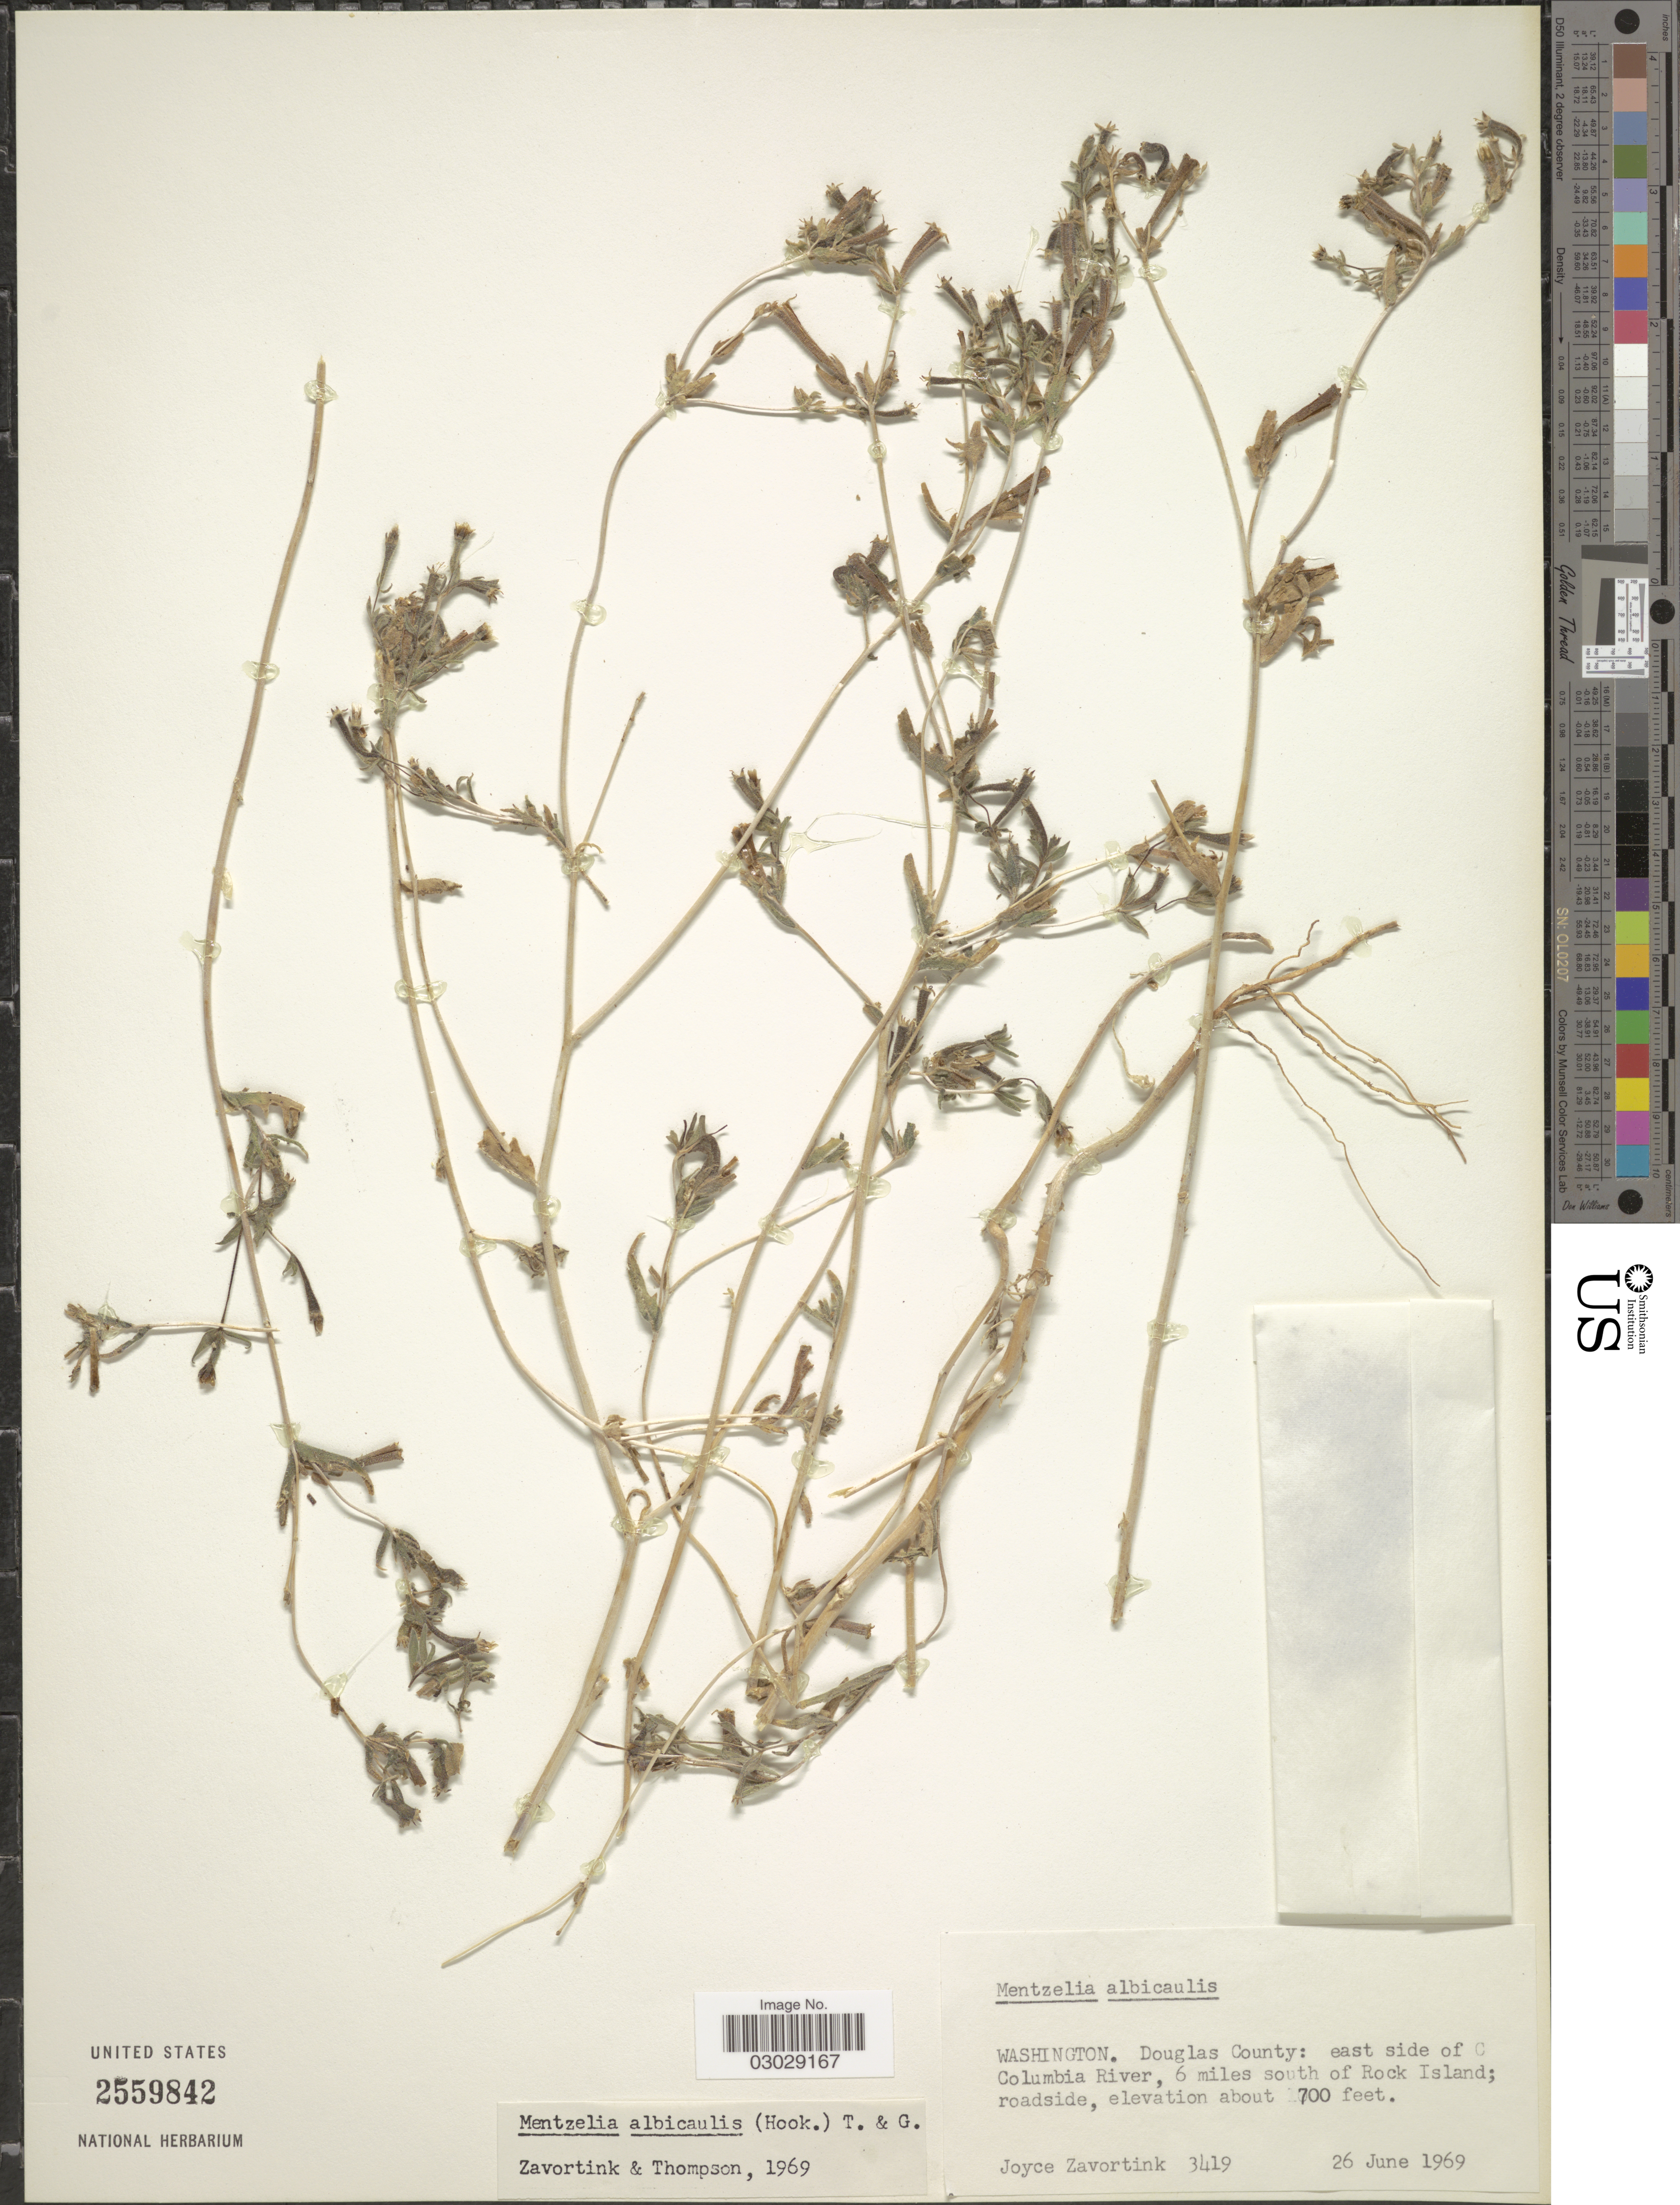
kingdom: Plantae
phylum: Tracheophyta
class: Magnoliopsida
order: Cornales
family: Loasaceae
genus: Mentzelia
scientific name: Mentzelia albicaulis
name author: (Douglas ex Hook.) Douglas ex Torr. & A. Gray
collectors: J. Zavortink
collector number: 3419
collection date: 1969-06-26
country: United States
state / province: Washington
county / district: Douglas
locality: Douglas County: east side of Columbia River, 6 miles south of Rock Island; roadside.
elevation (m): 213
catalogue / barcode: US 2559842